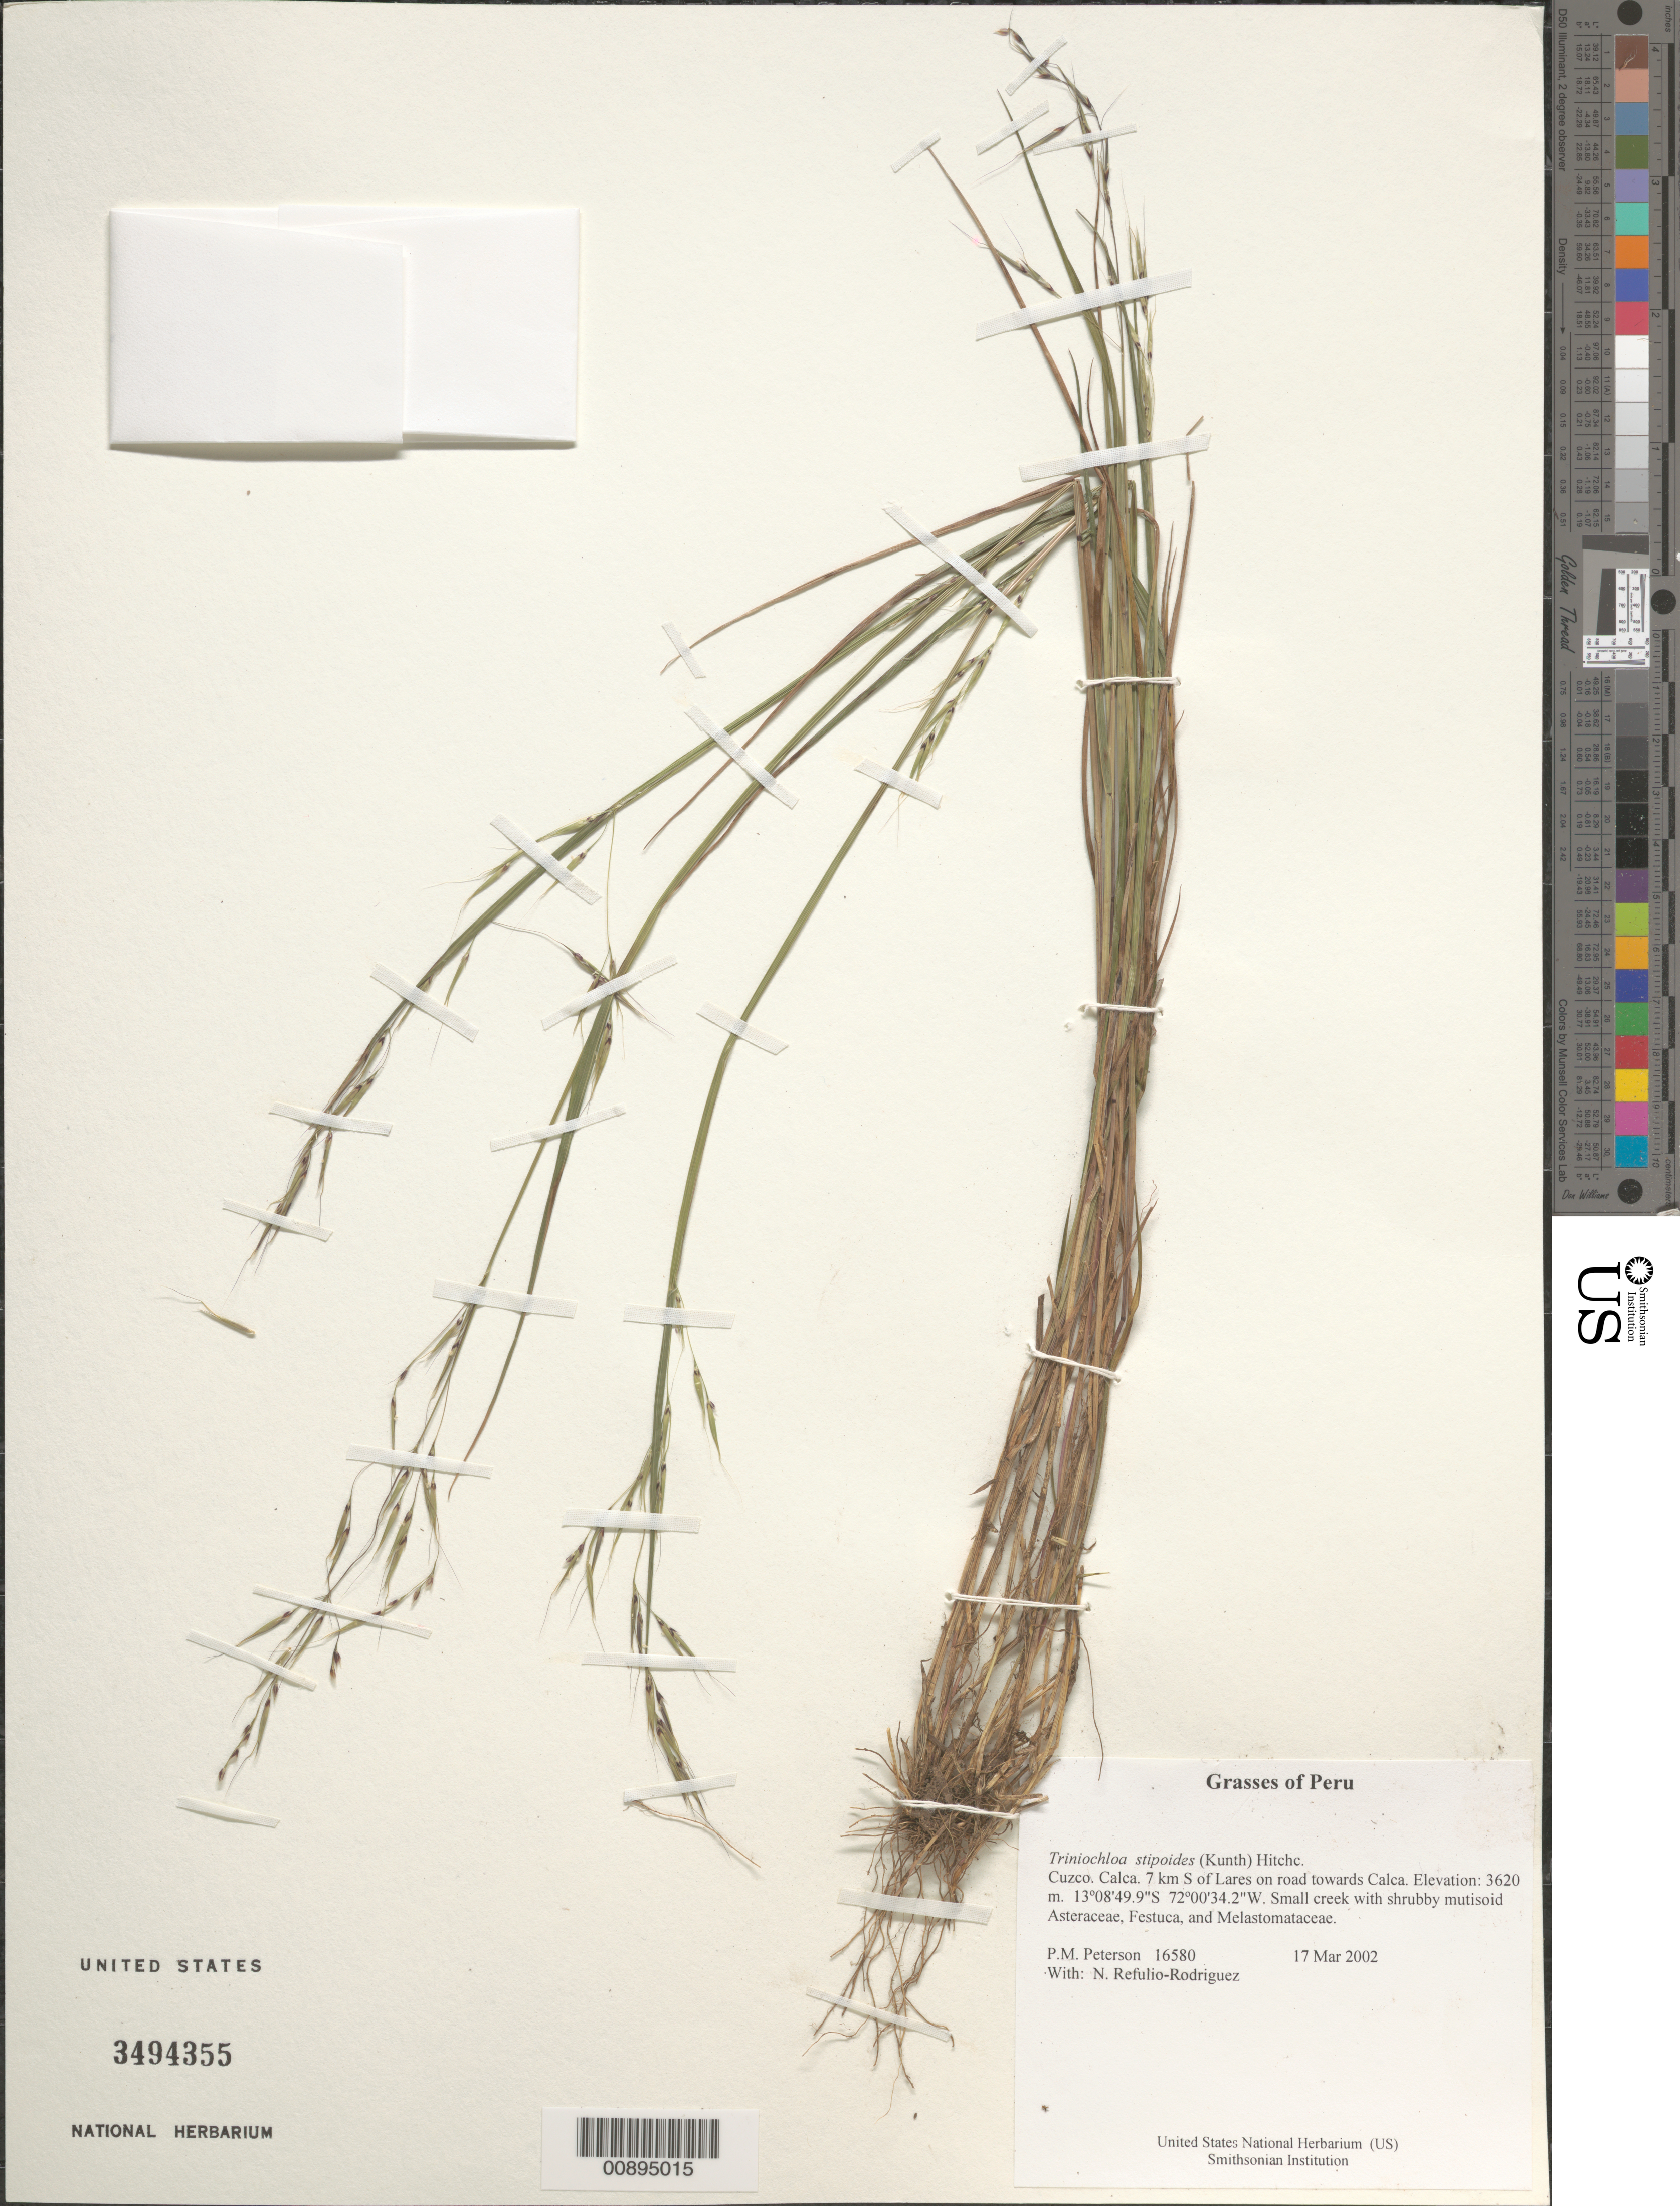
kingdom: Plantae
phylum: Tracheophyta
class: Liliopsida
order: Poales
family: Poaceae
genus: Triniochloa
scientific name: Triniochloa stipoides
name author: (Kunth) Hitchc.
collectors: P. M. Peterson & N. Refulio-Rodríguez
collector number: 16580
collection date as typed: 17 Mar 2002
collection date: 2002-03-17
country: Peru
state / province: Cusco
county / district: Calca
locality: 7 km S of Lares on road towards Calca.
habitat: Small creek with shruby mutisoid ~Asteraceae, Festuca, and Melastomataceae~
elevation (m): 3620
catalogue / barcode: US 3494355